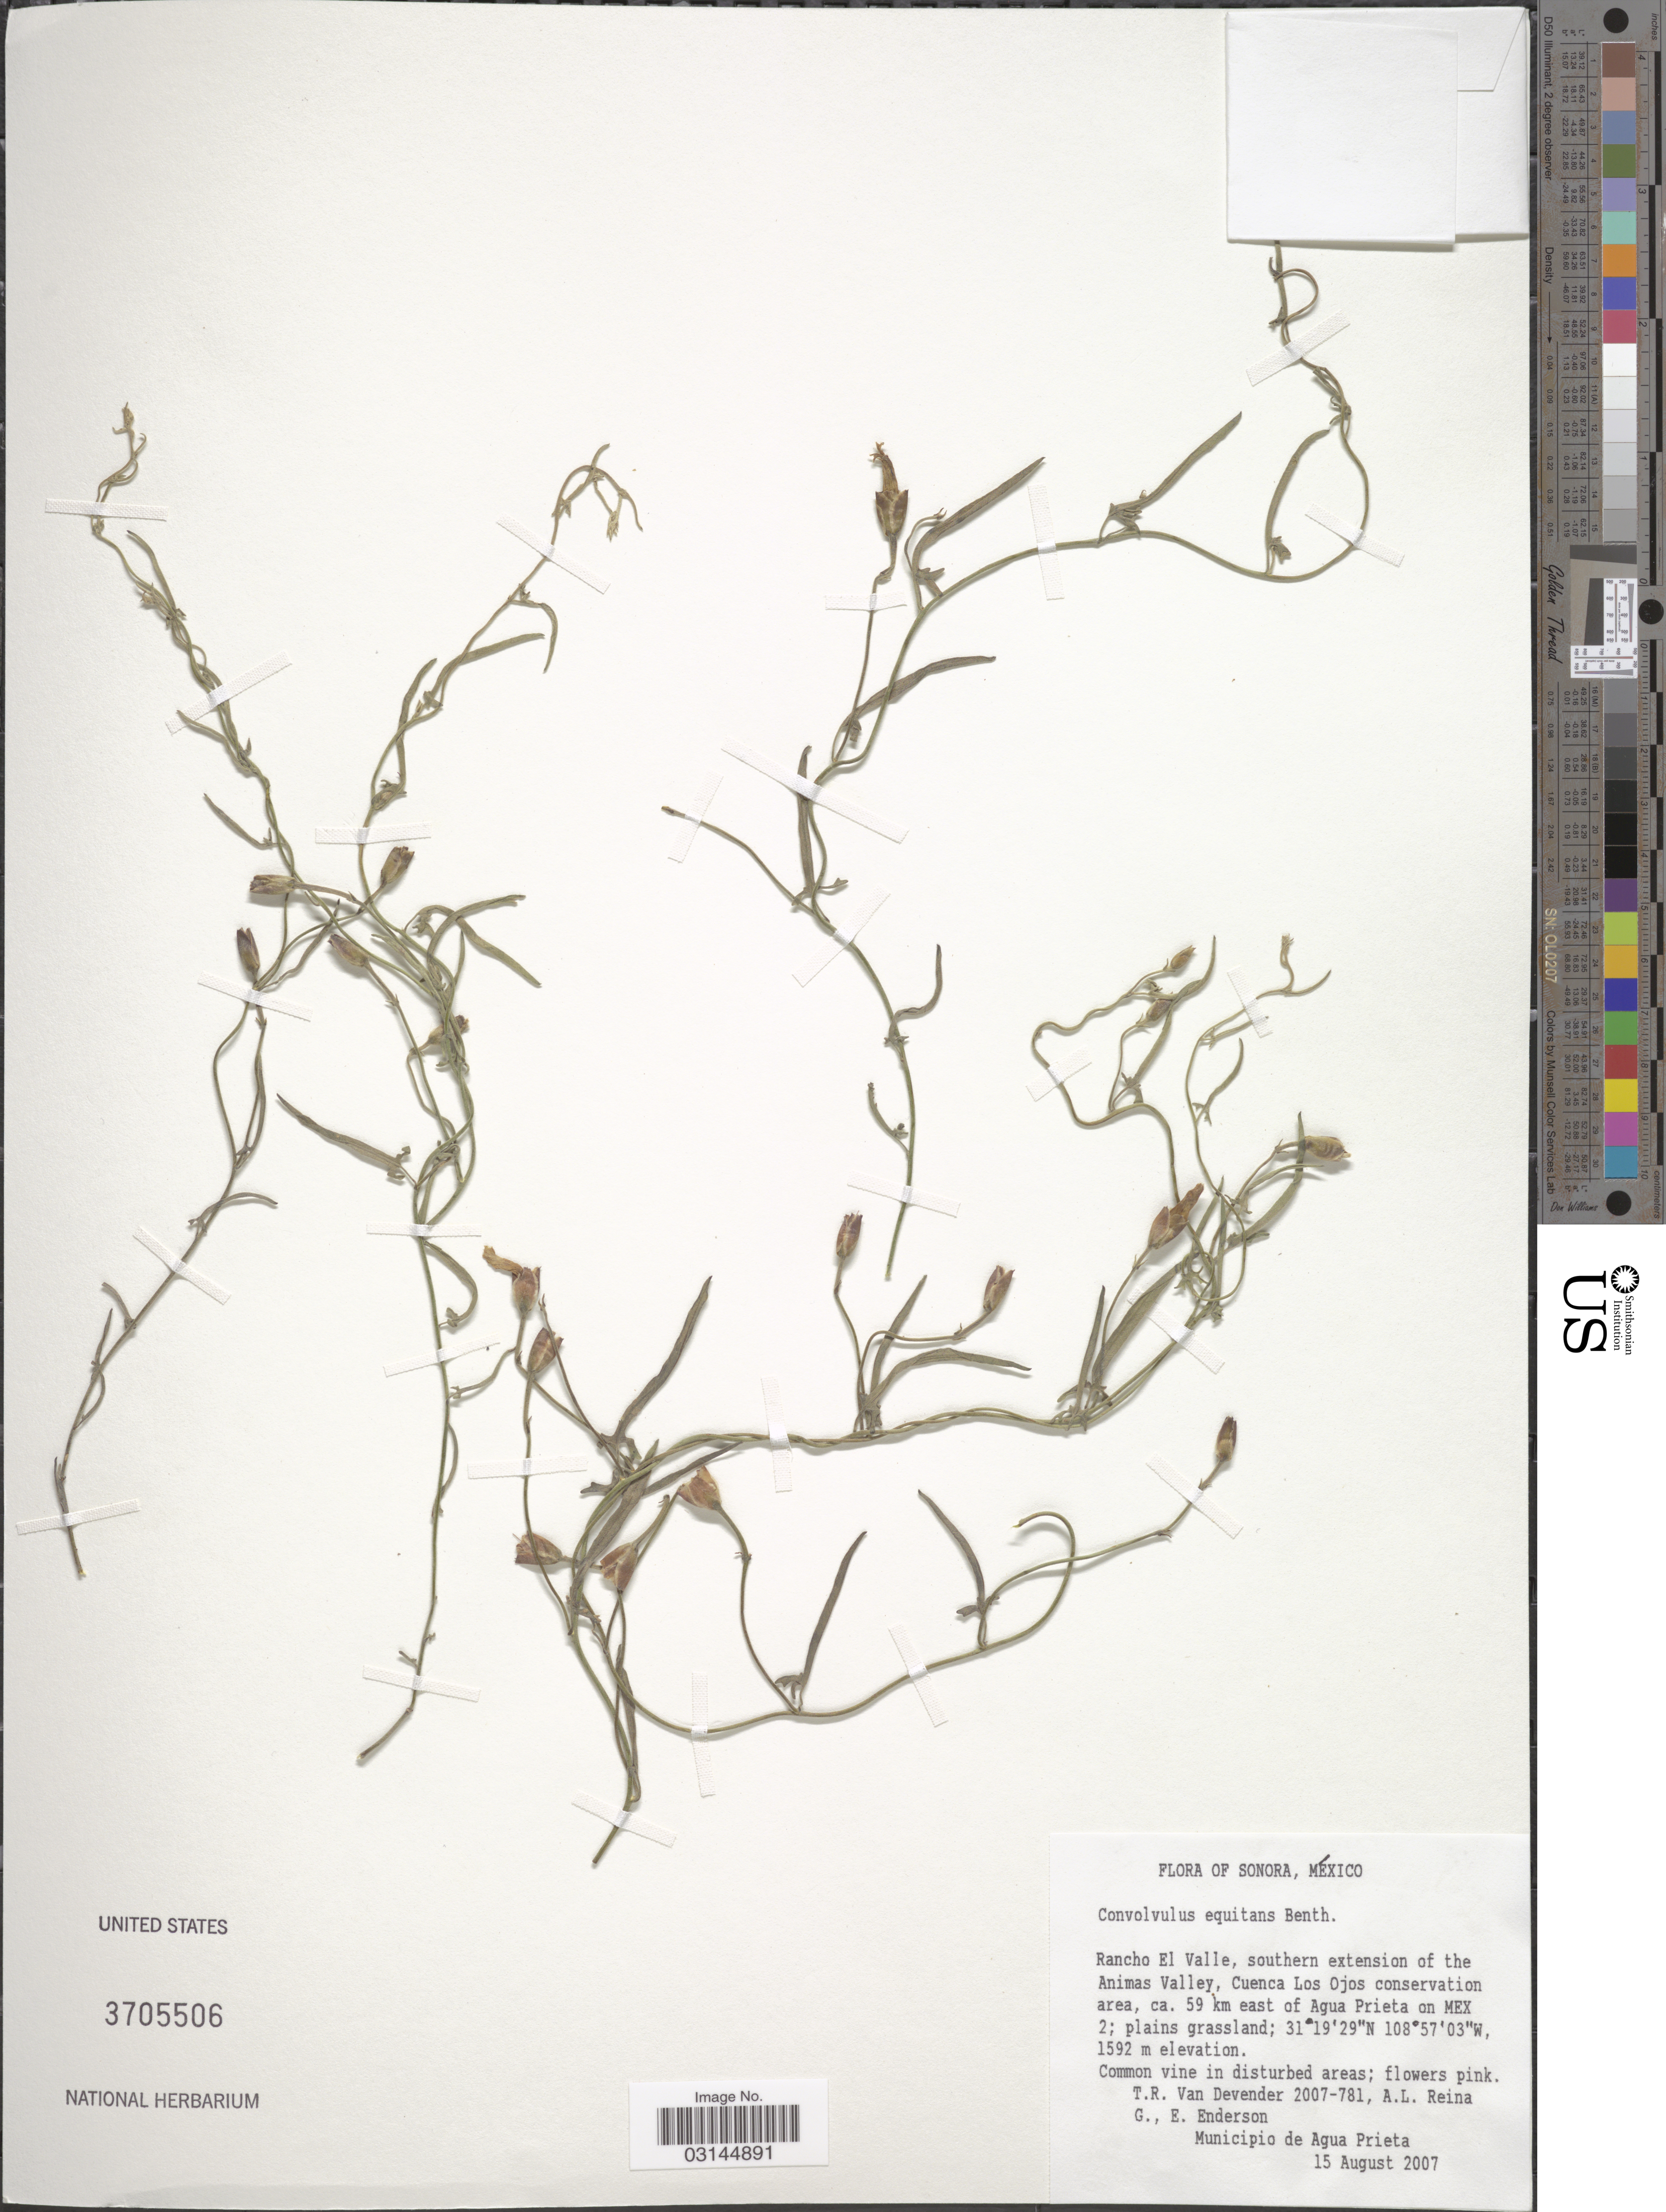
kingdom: Plantae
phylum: Tracheophyta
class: Magnoliopsida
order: Solanales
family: Convolvulaceae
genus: Convolvulus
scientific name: Convolvulus equitans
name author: Benth.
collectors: T. R. Van Devender, A. L. Reina G. & E. Enderson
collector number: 2007-781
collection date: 2007-08-15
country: Mexico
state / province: Sonora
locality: Rancho El Valle, southern extension of the Animas Valley, Cuenca Los Ojos conservation area, ca. 59 km east of Agua Prieta on Mex 2. Municipio de Agua Prieta.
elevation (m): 1592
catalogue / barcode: US 3705506